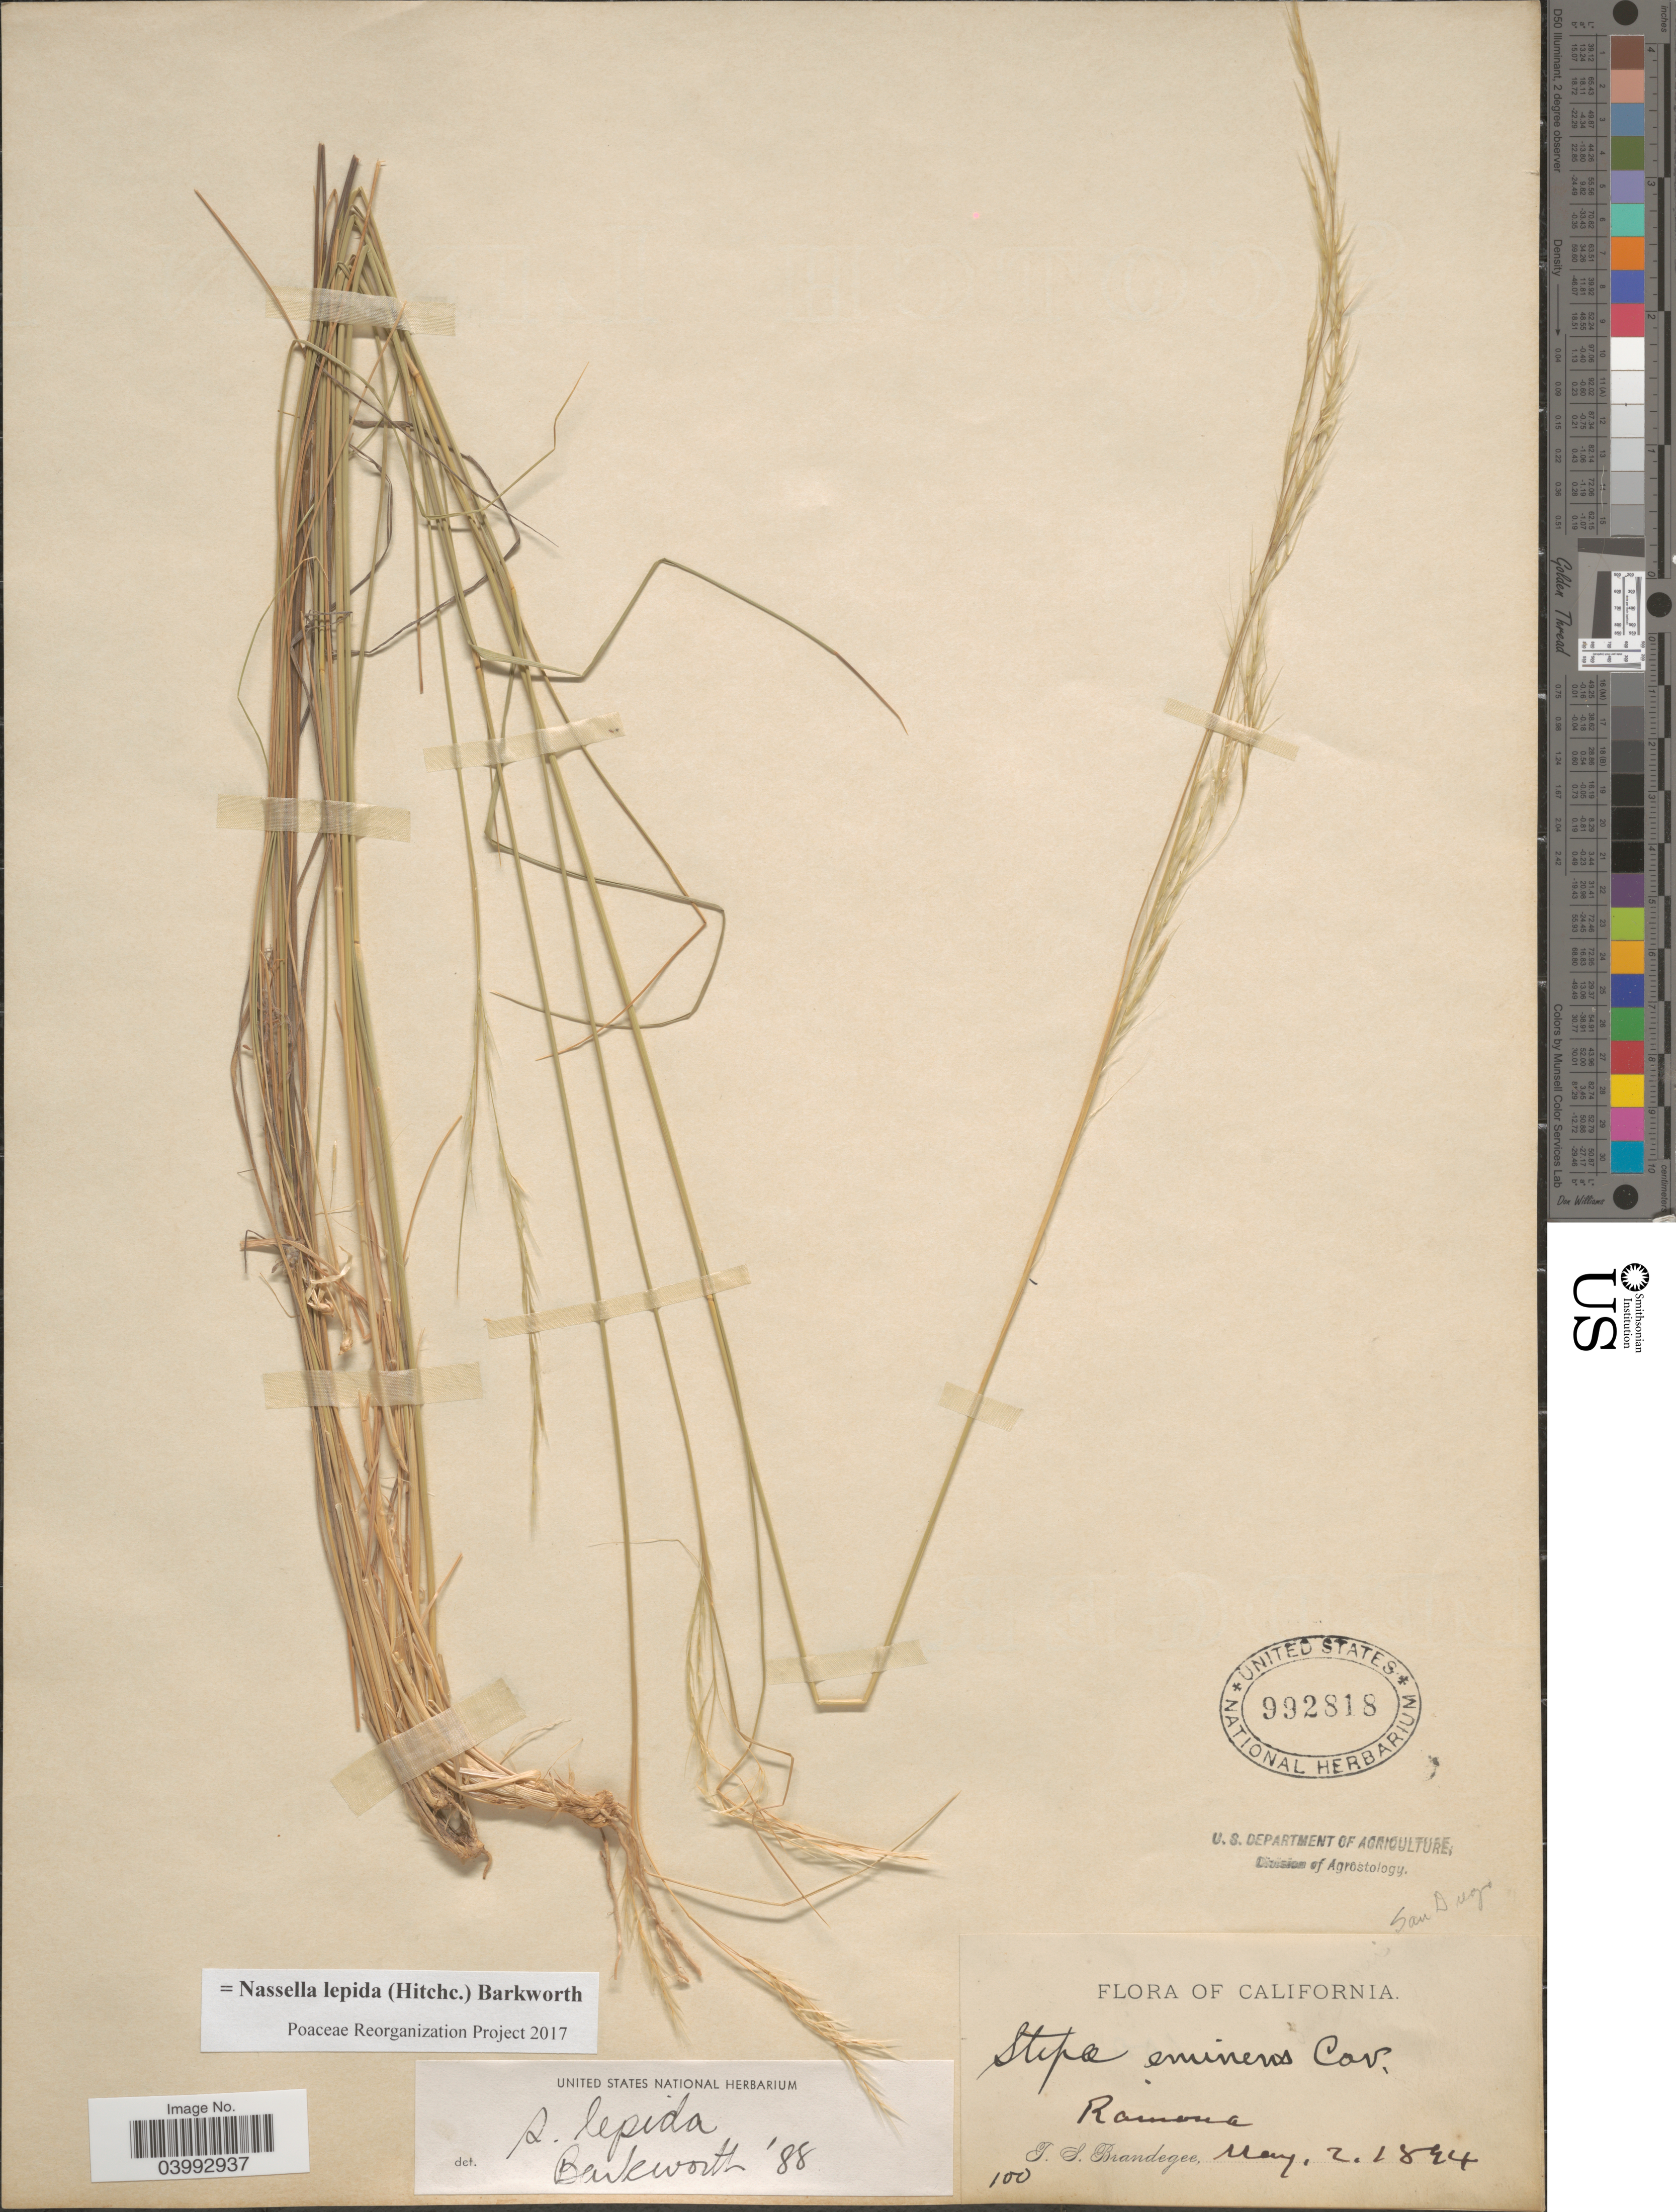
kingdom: Plantae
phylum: Tracheophyta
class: Liliopsida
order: Poales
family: Poaceae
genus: Nassella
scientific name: Nassella lepida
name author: (Hitchc.) Barkworth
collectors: T. S. Brandegee (herbarium)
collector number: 100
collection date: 1894-05-02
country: United States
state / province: California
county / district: San Diego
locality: Ramona. San Diego.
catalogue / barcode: US 992818